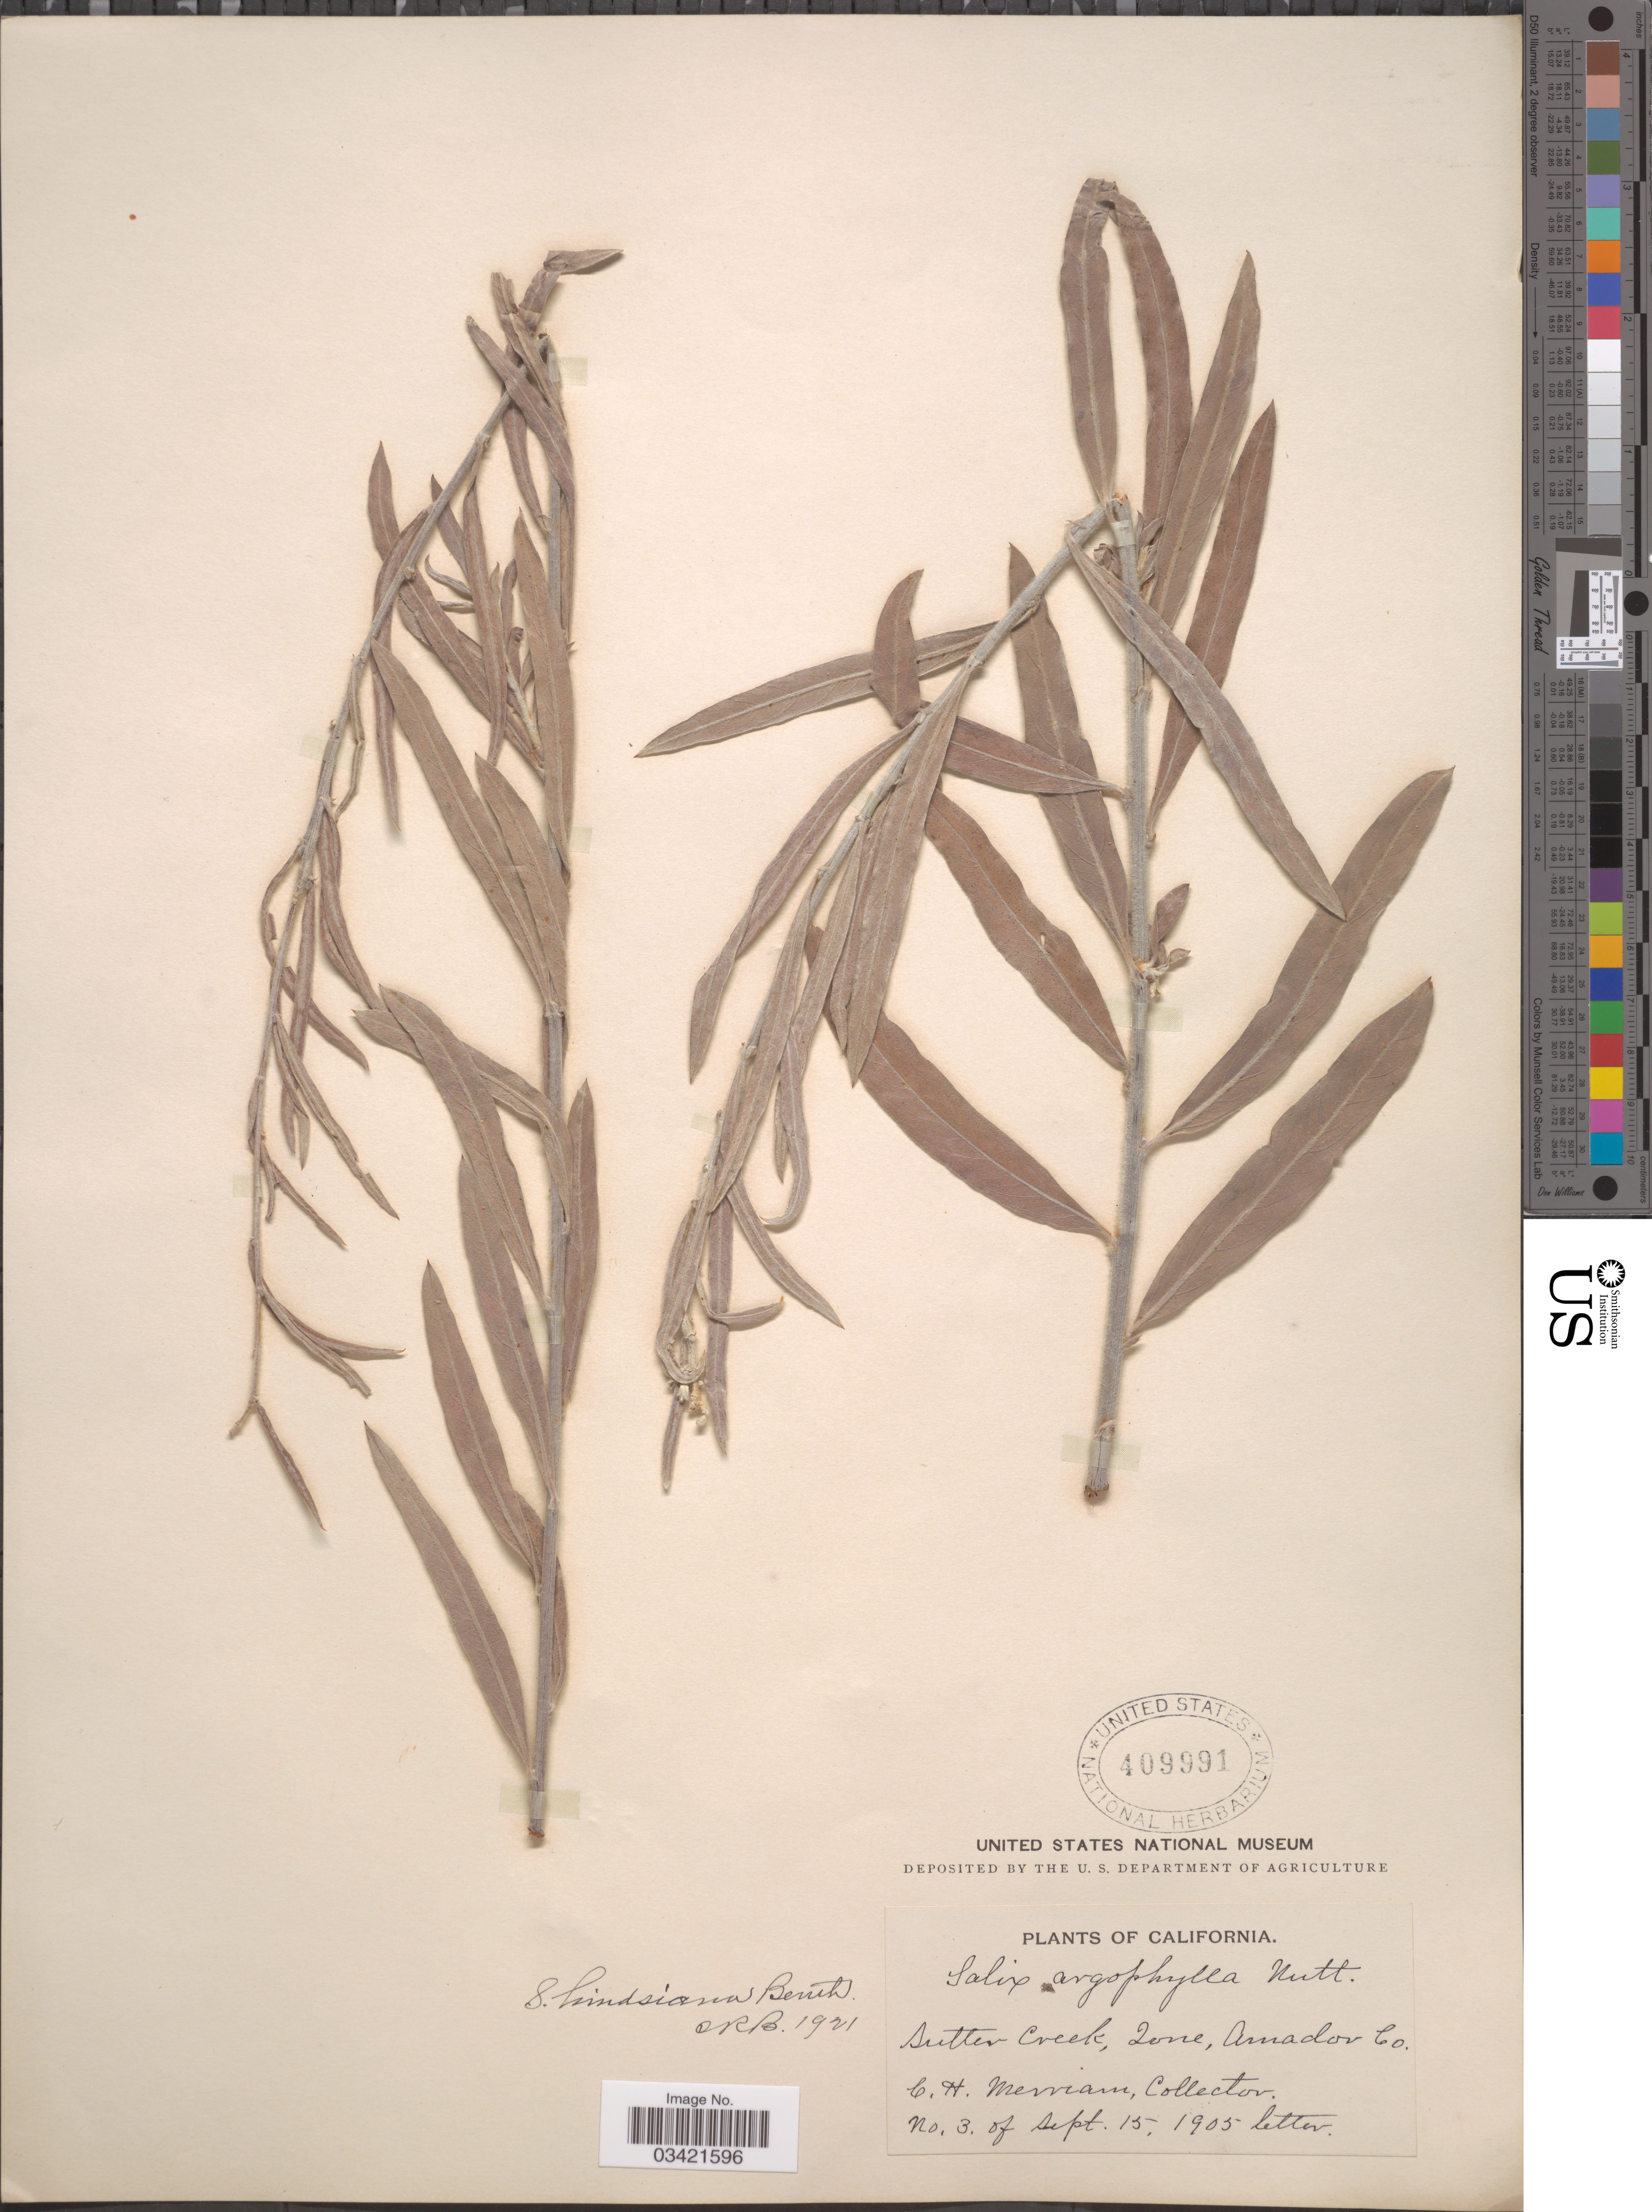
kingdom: Plantae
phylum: Tracheophyta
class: Magnoliopsida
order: Malpighiales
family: Salicaceae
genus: Salix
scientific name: Salix hindsiana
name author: Benth.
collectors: C. Merriam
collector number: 3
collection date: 1905-09-15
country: United States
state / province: California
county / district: Amador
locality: Sutter Creek, Zone, Amador Co.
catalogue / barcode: US 409991